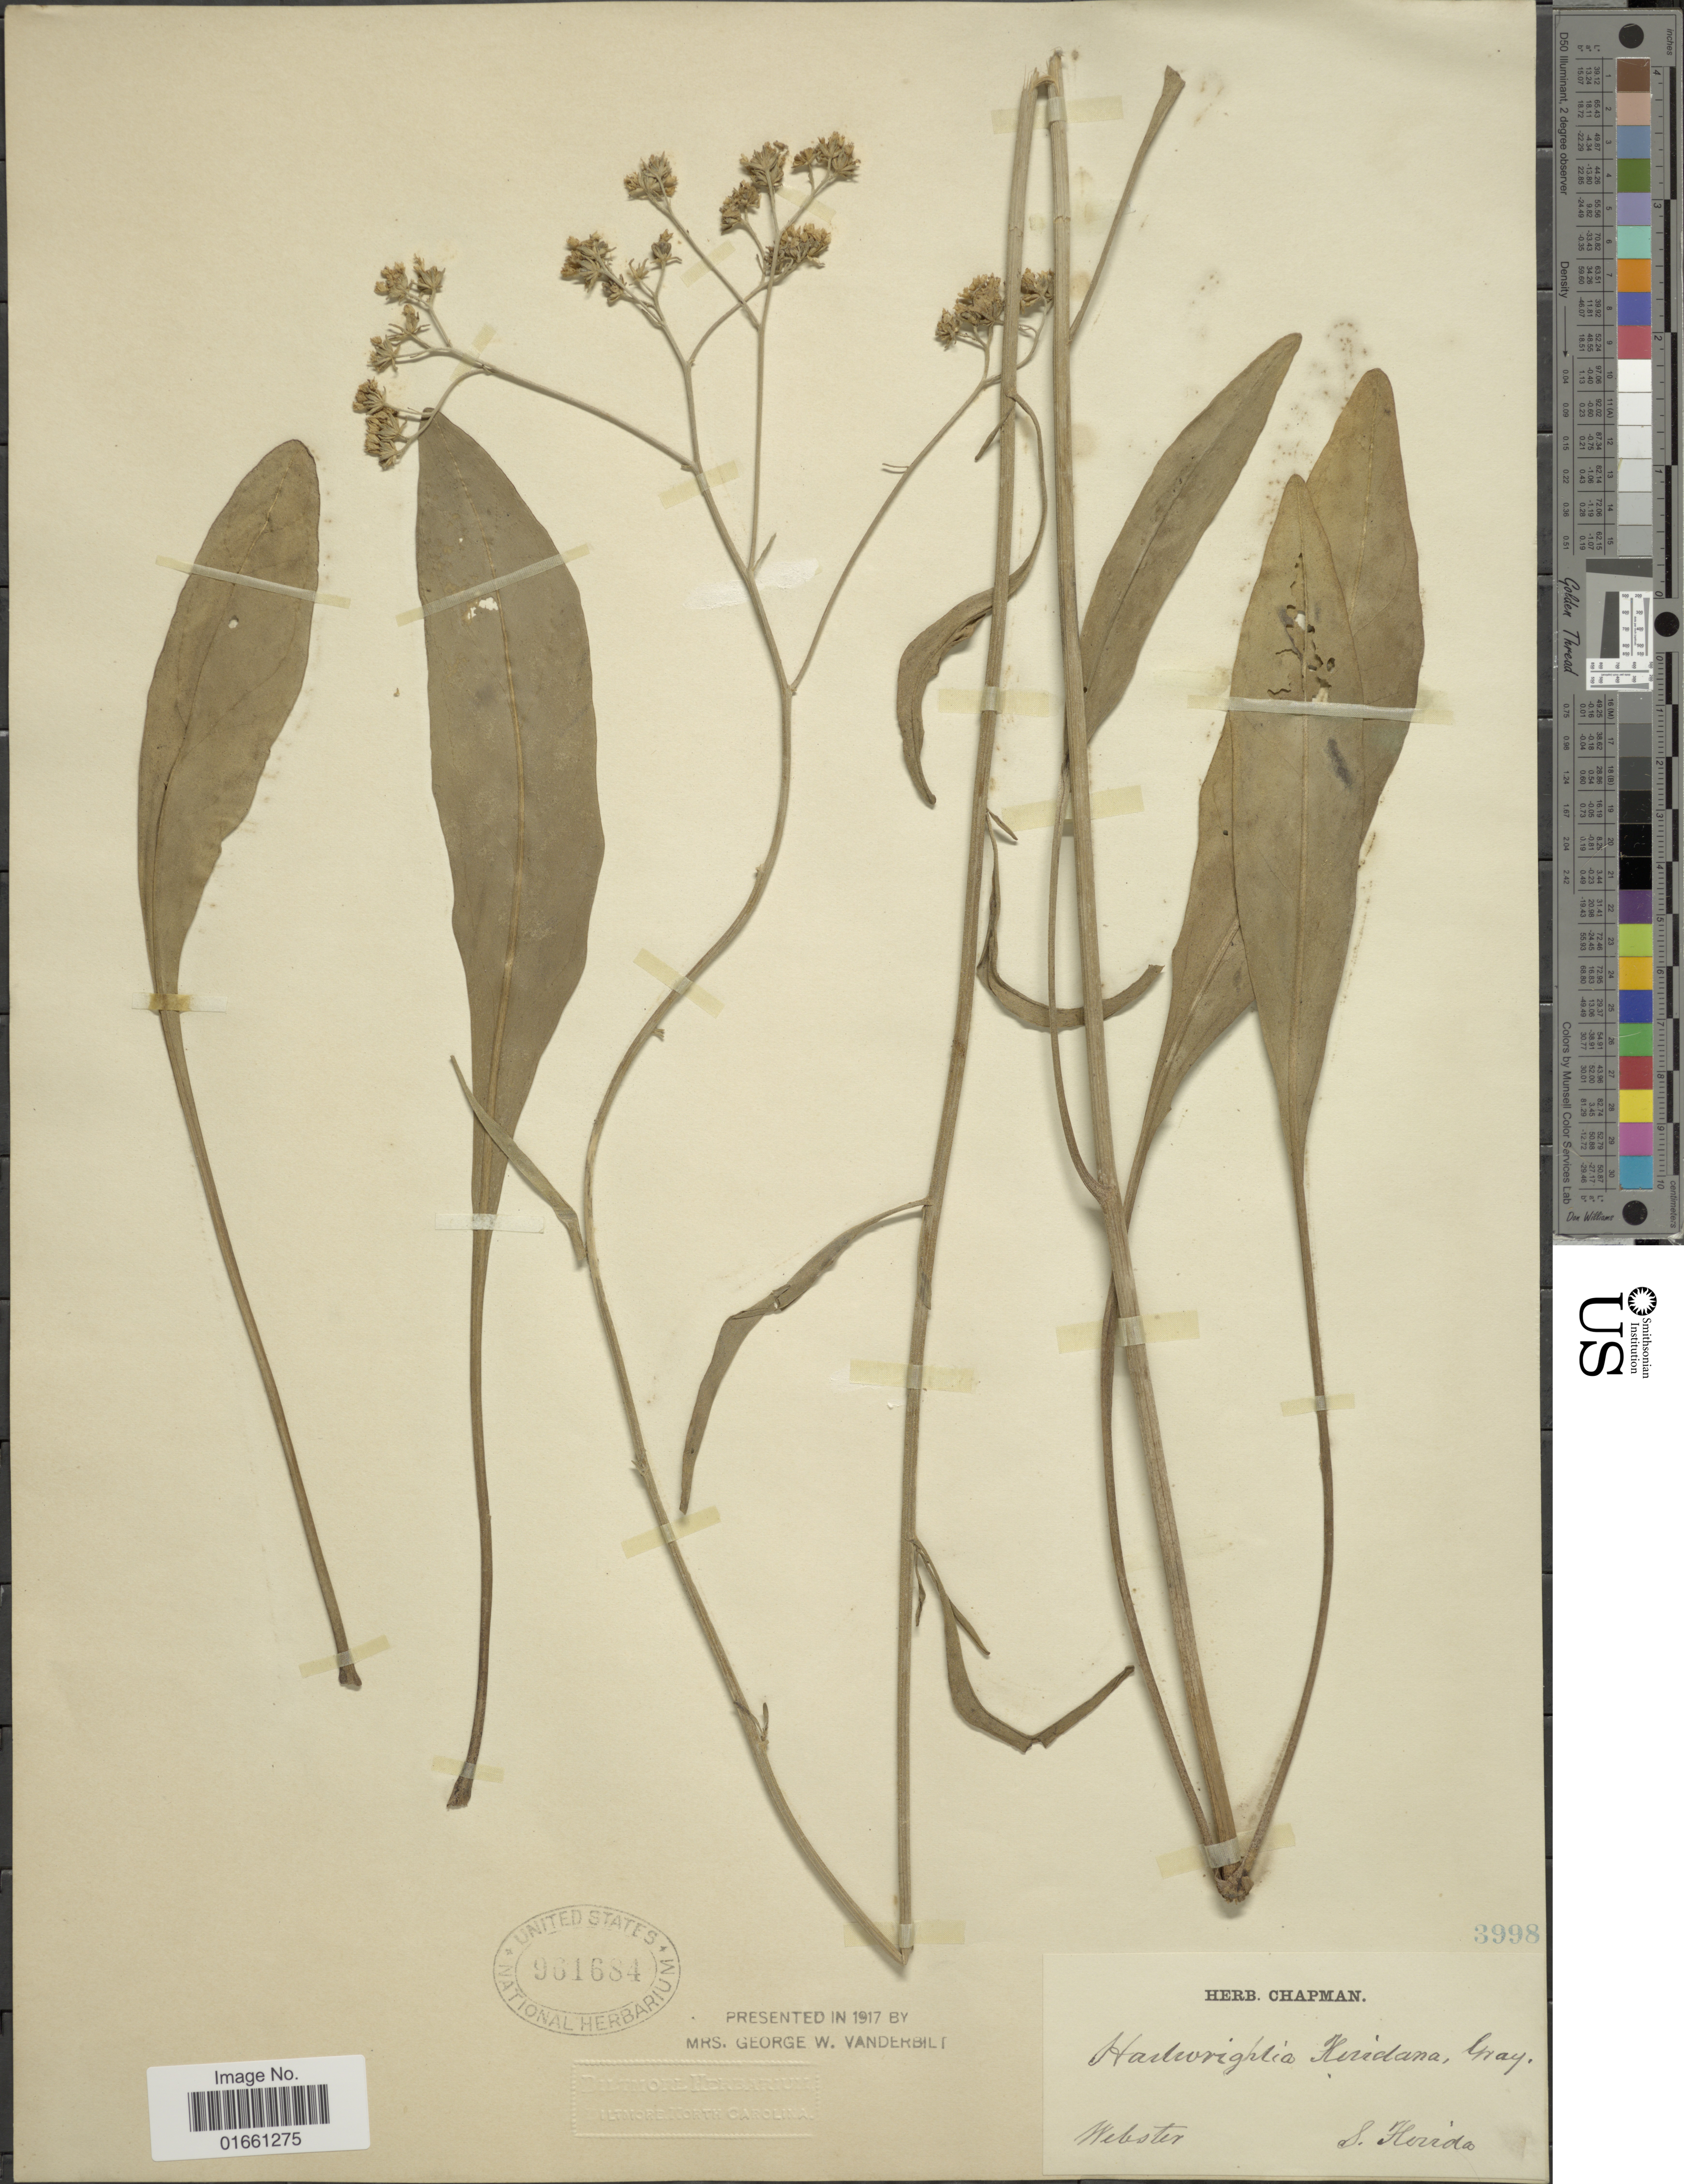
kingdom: Plantae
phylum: Tracheophyta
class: Magnoliopsida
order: Asterales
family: Asteraceae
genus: Hartwrightia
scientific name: Hartwrightia floridana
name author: A. Gray ex S. Watson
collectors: -. Webster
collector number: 3998 ?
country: United States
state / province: Florida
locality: South Florida.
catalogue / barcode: US 961684